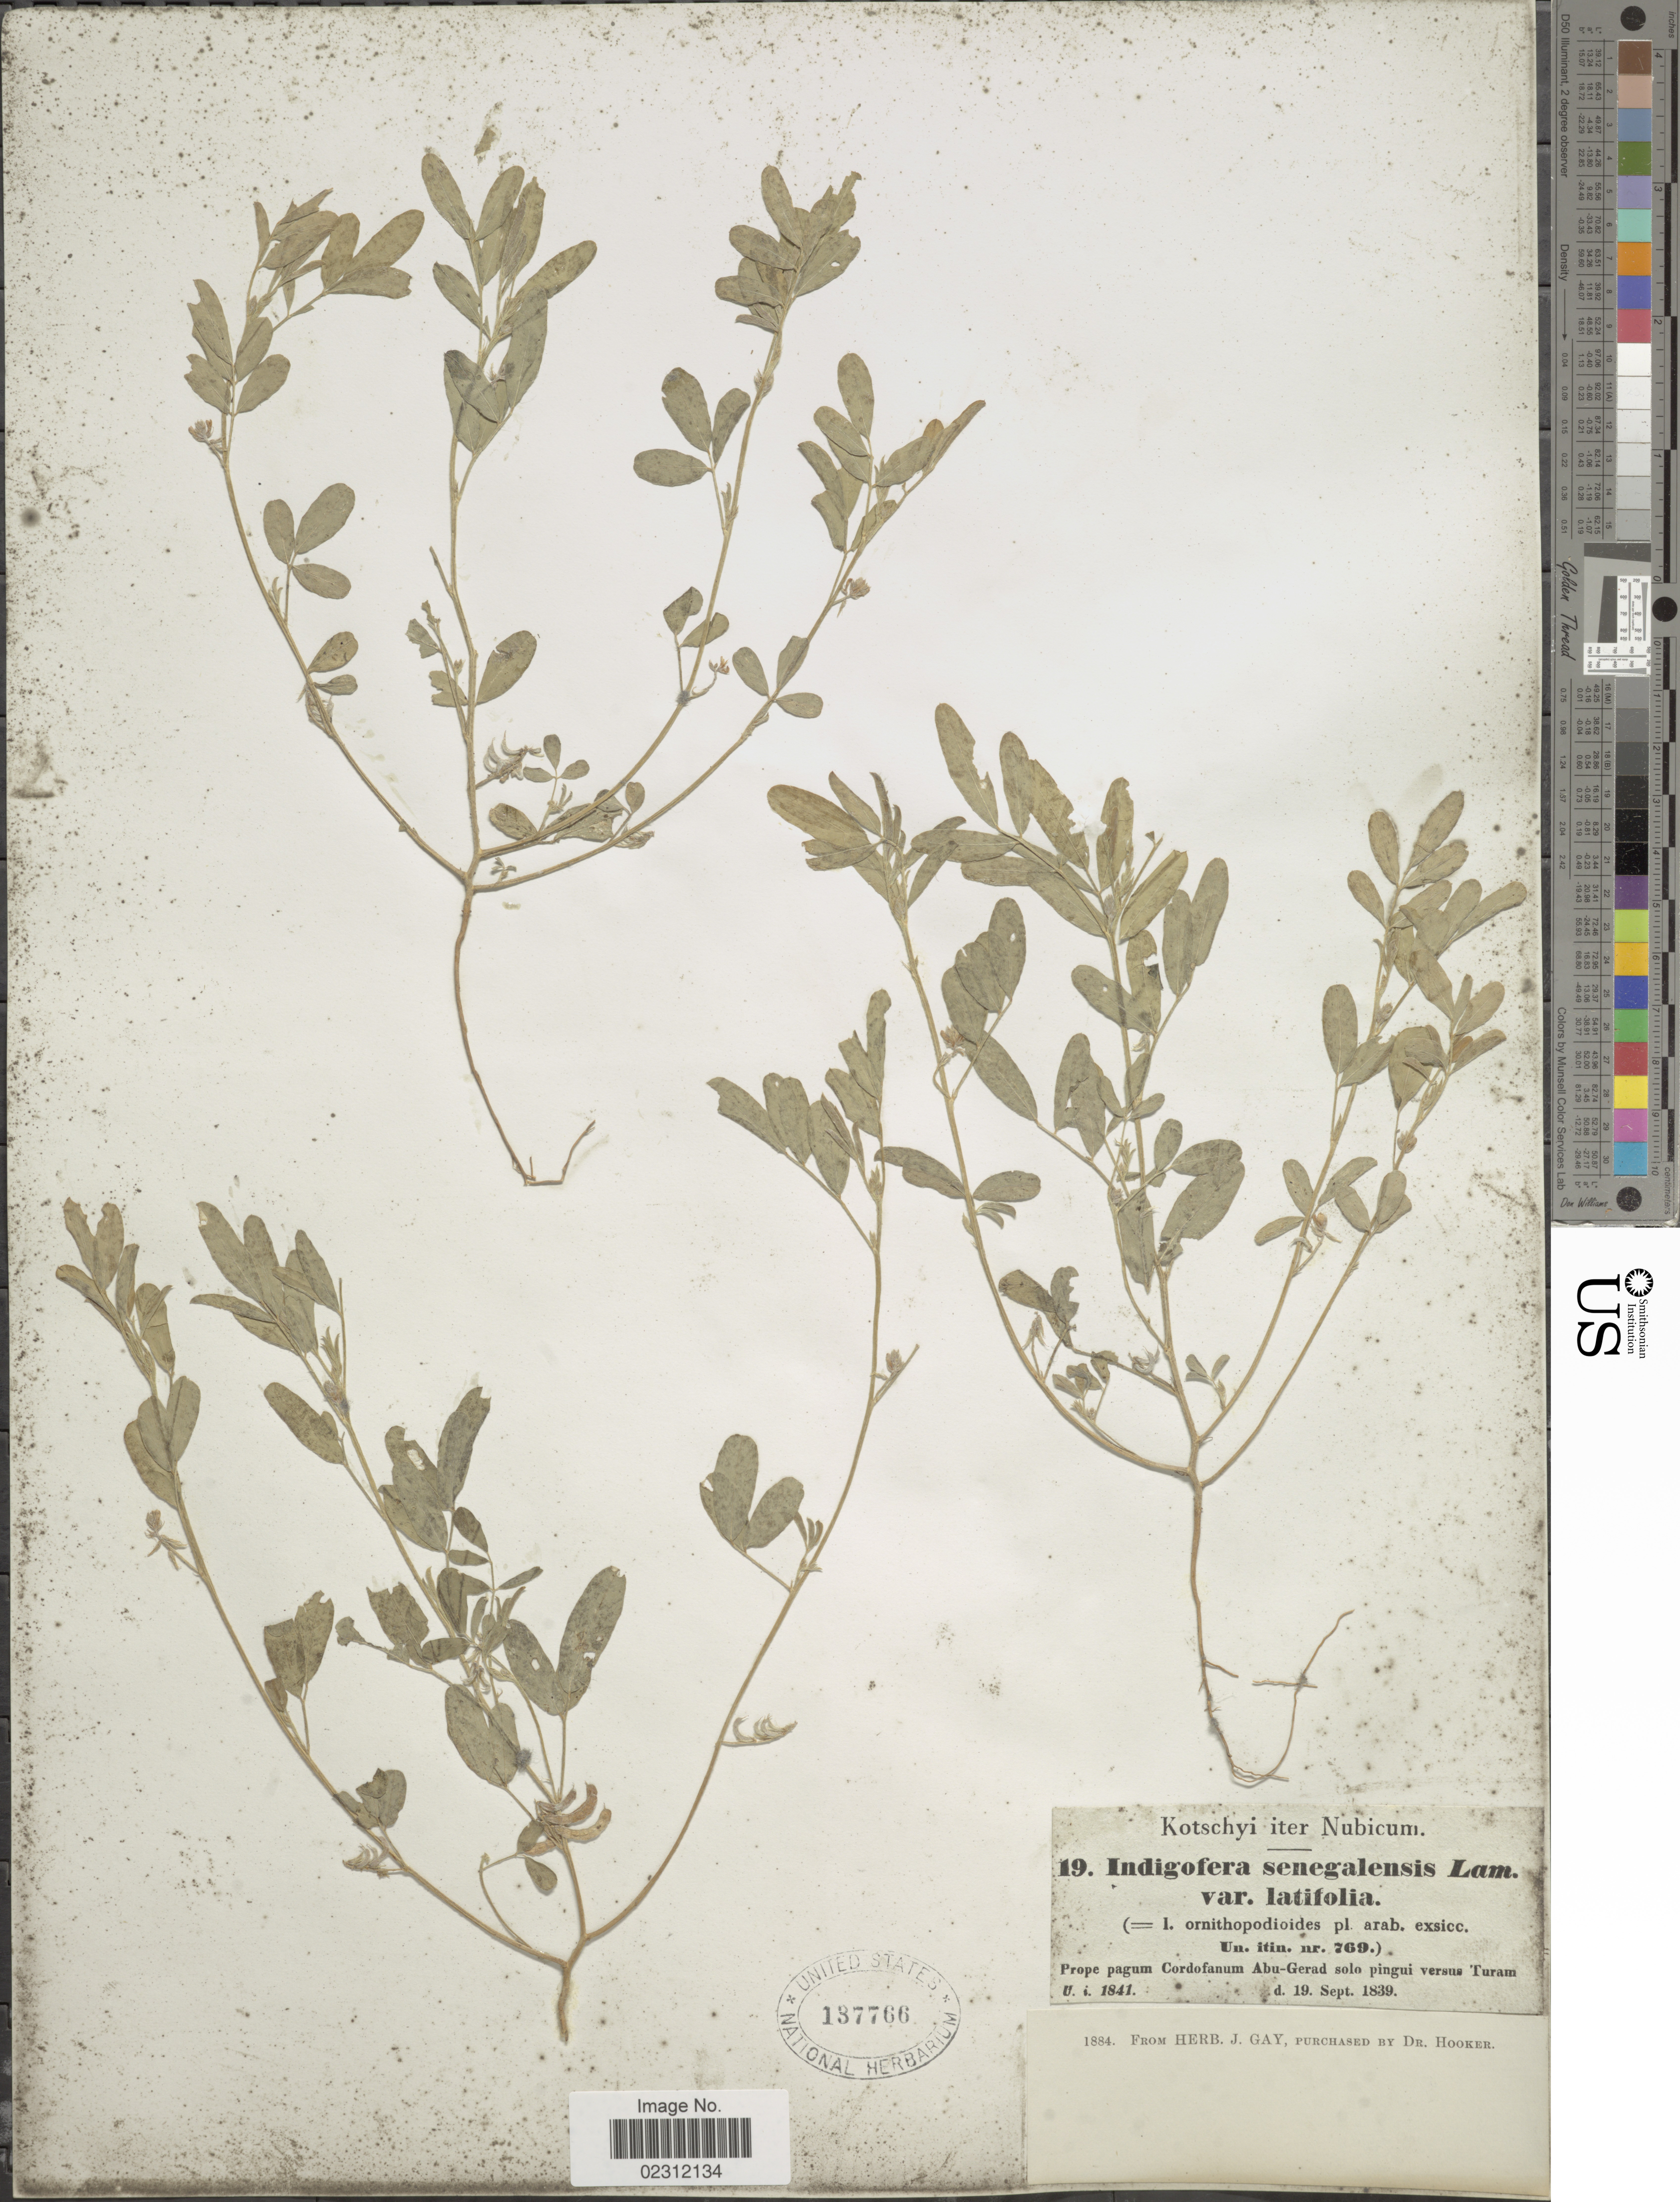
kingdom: Plantae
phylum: Tracheophyta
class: Magnoliopsida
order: Fabales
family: Fabaceae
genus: Indigofera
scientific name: Indigofera semitrijuga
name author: Forssk.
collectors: -. Kotschyi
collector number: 19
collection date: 1839-09-19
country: Sudan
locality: Nubicum, prope pagum Cordofanum Abu-Gerad solo pingui versus Turam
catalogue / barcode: US 137766